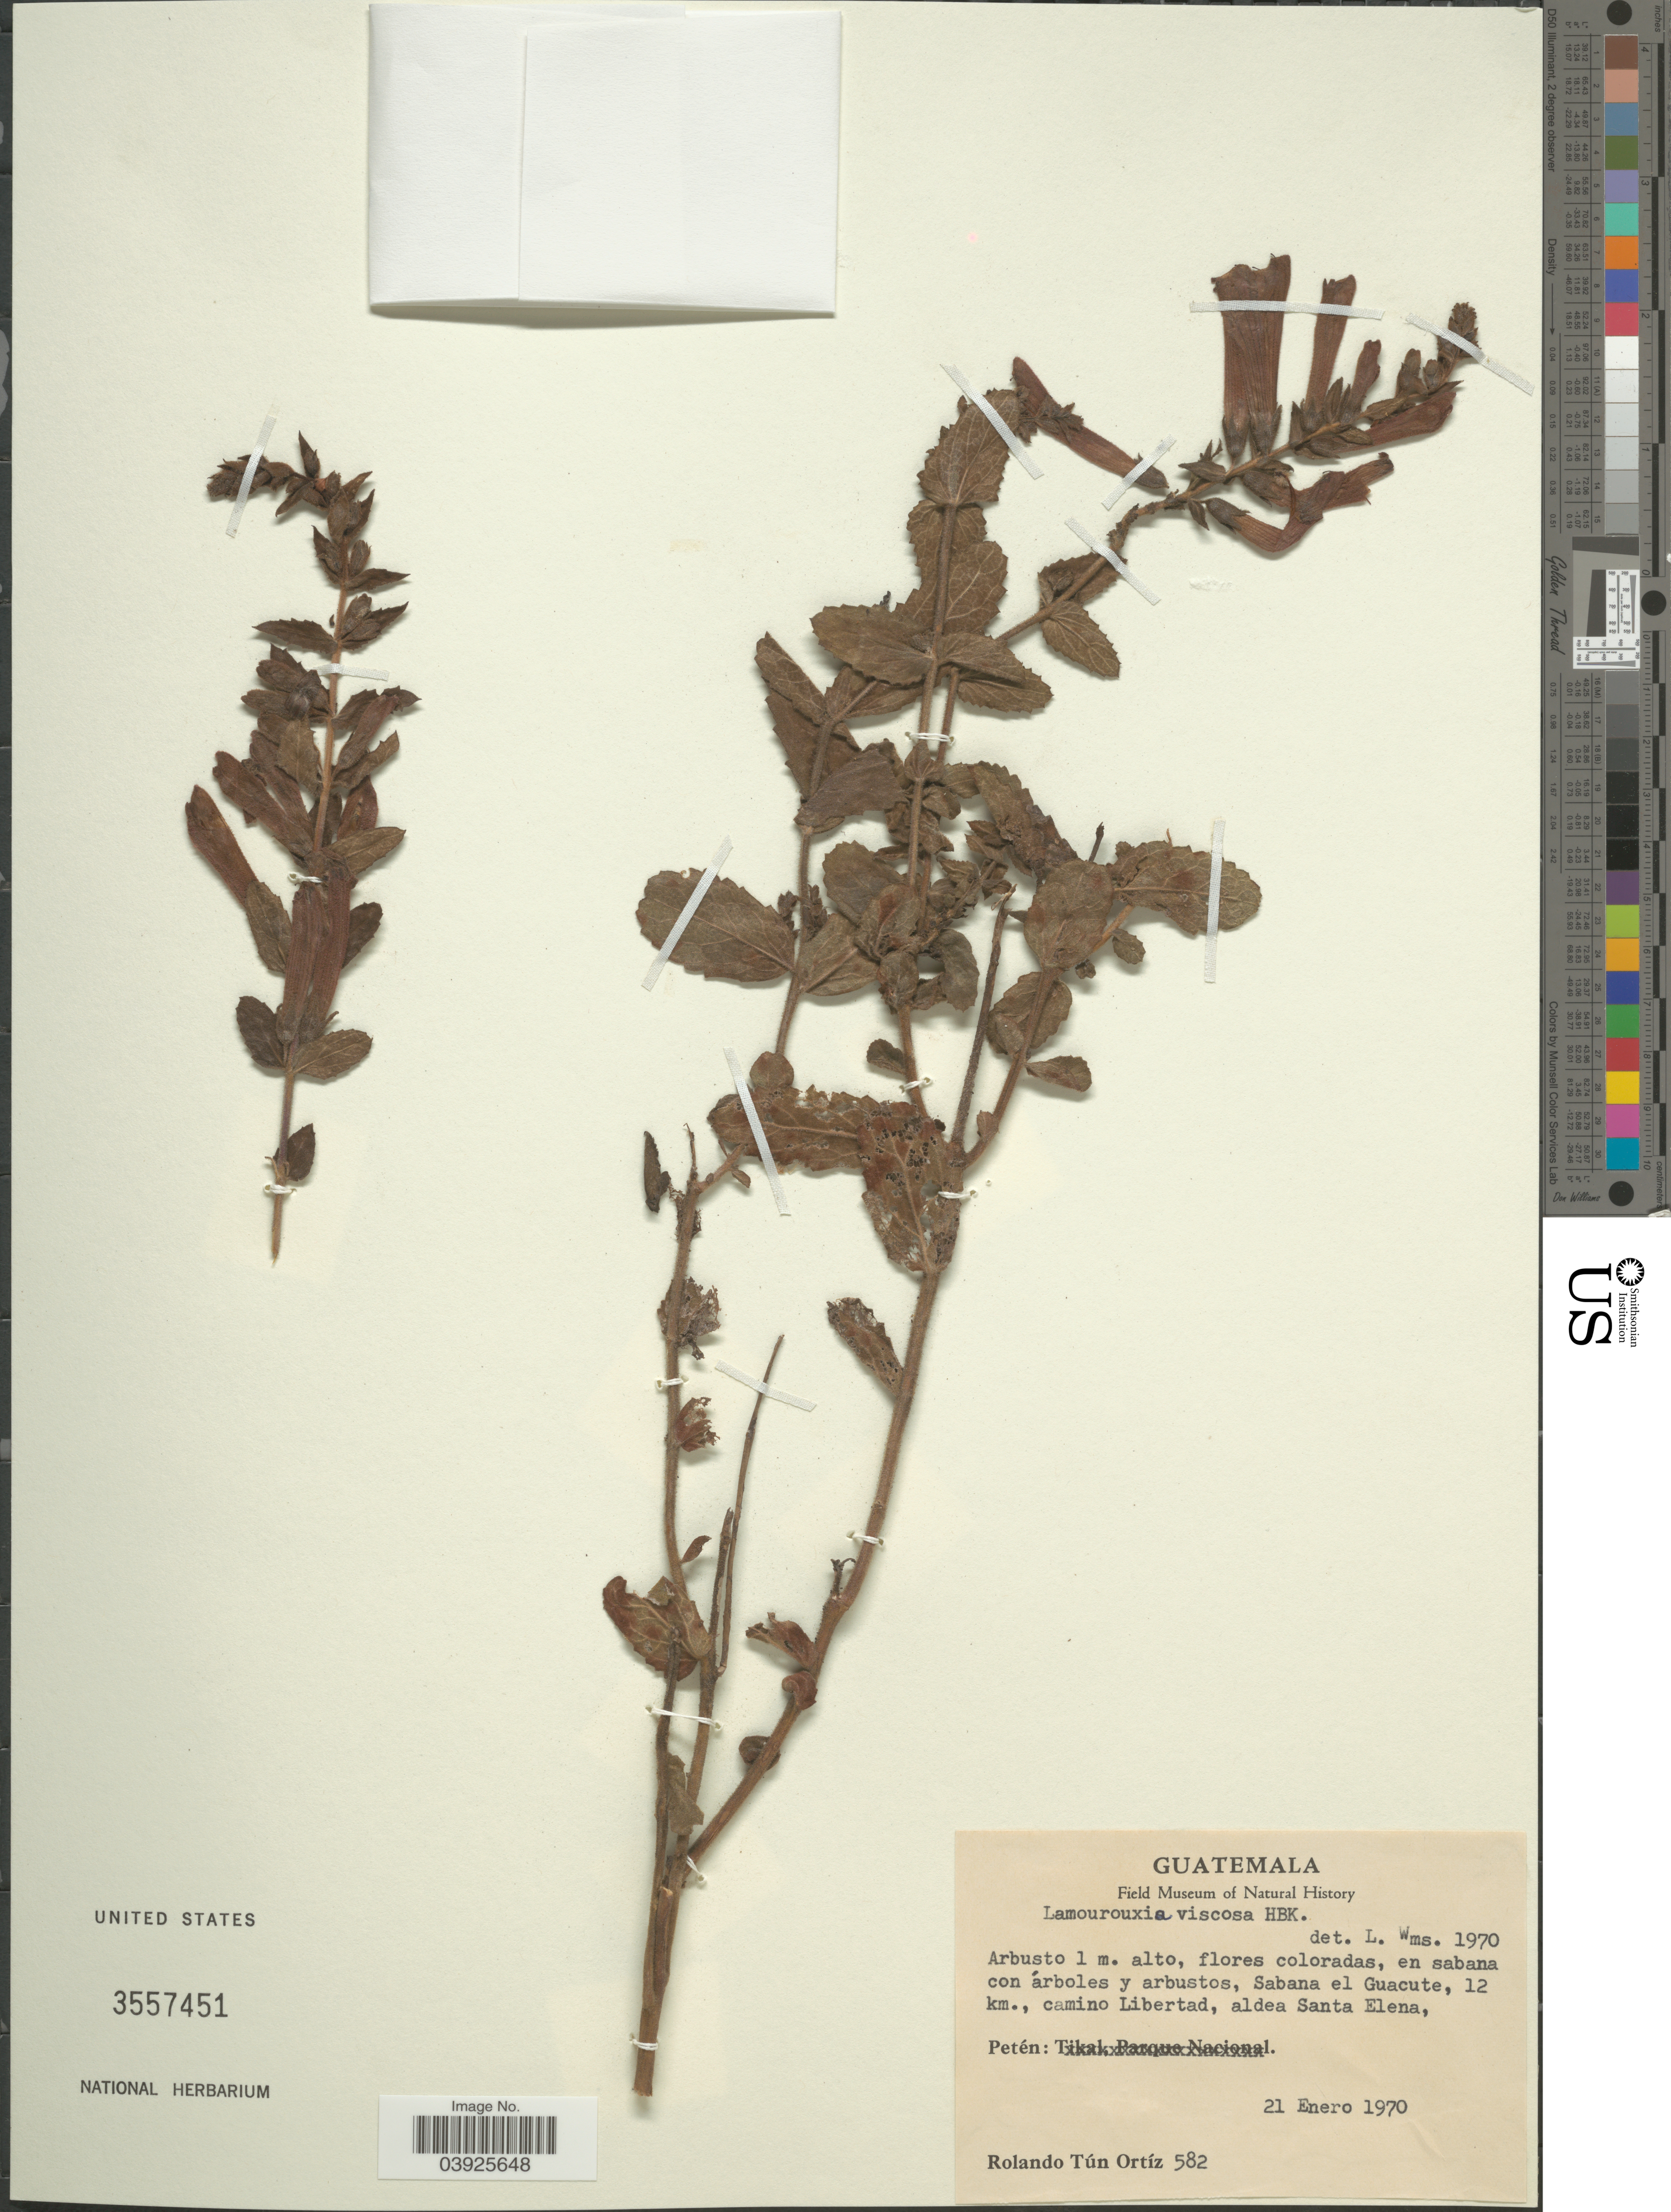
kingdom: Plantae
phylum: Tracheophyta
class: Magnoliopsida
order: Lamiales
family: Orobanchaceae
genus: Lamourouxia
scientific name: Lamourouxia viscosa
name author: Kunth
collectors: R. T. Ortíz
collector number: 582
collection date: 1970-01-21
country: Guatemala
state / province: El Peten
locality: Sabana el Guacute, 12 km., camino Libertad, aldea Santa Elena.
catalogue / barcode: US 3557451